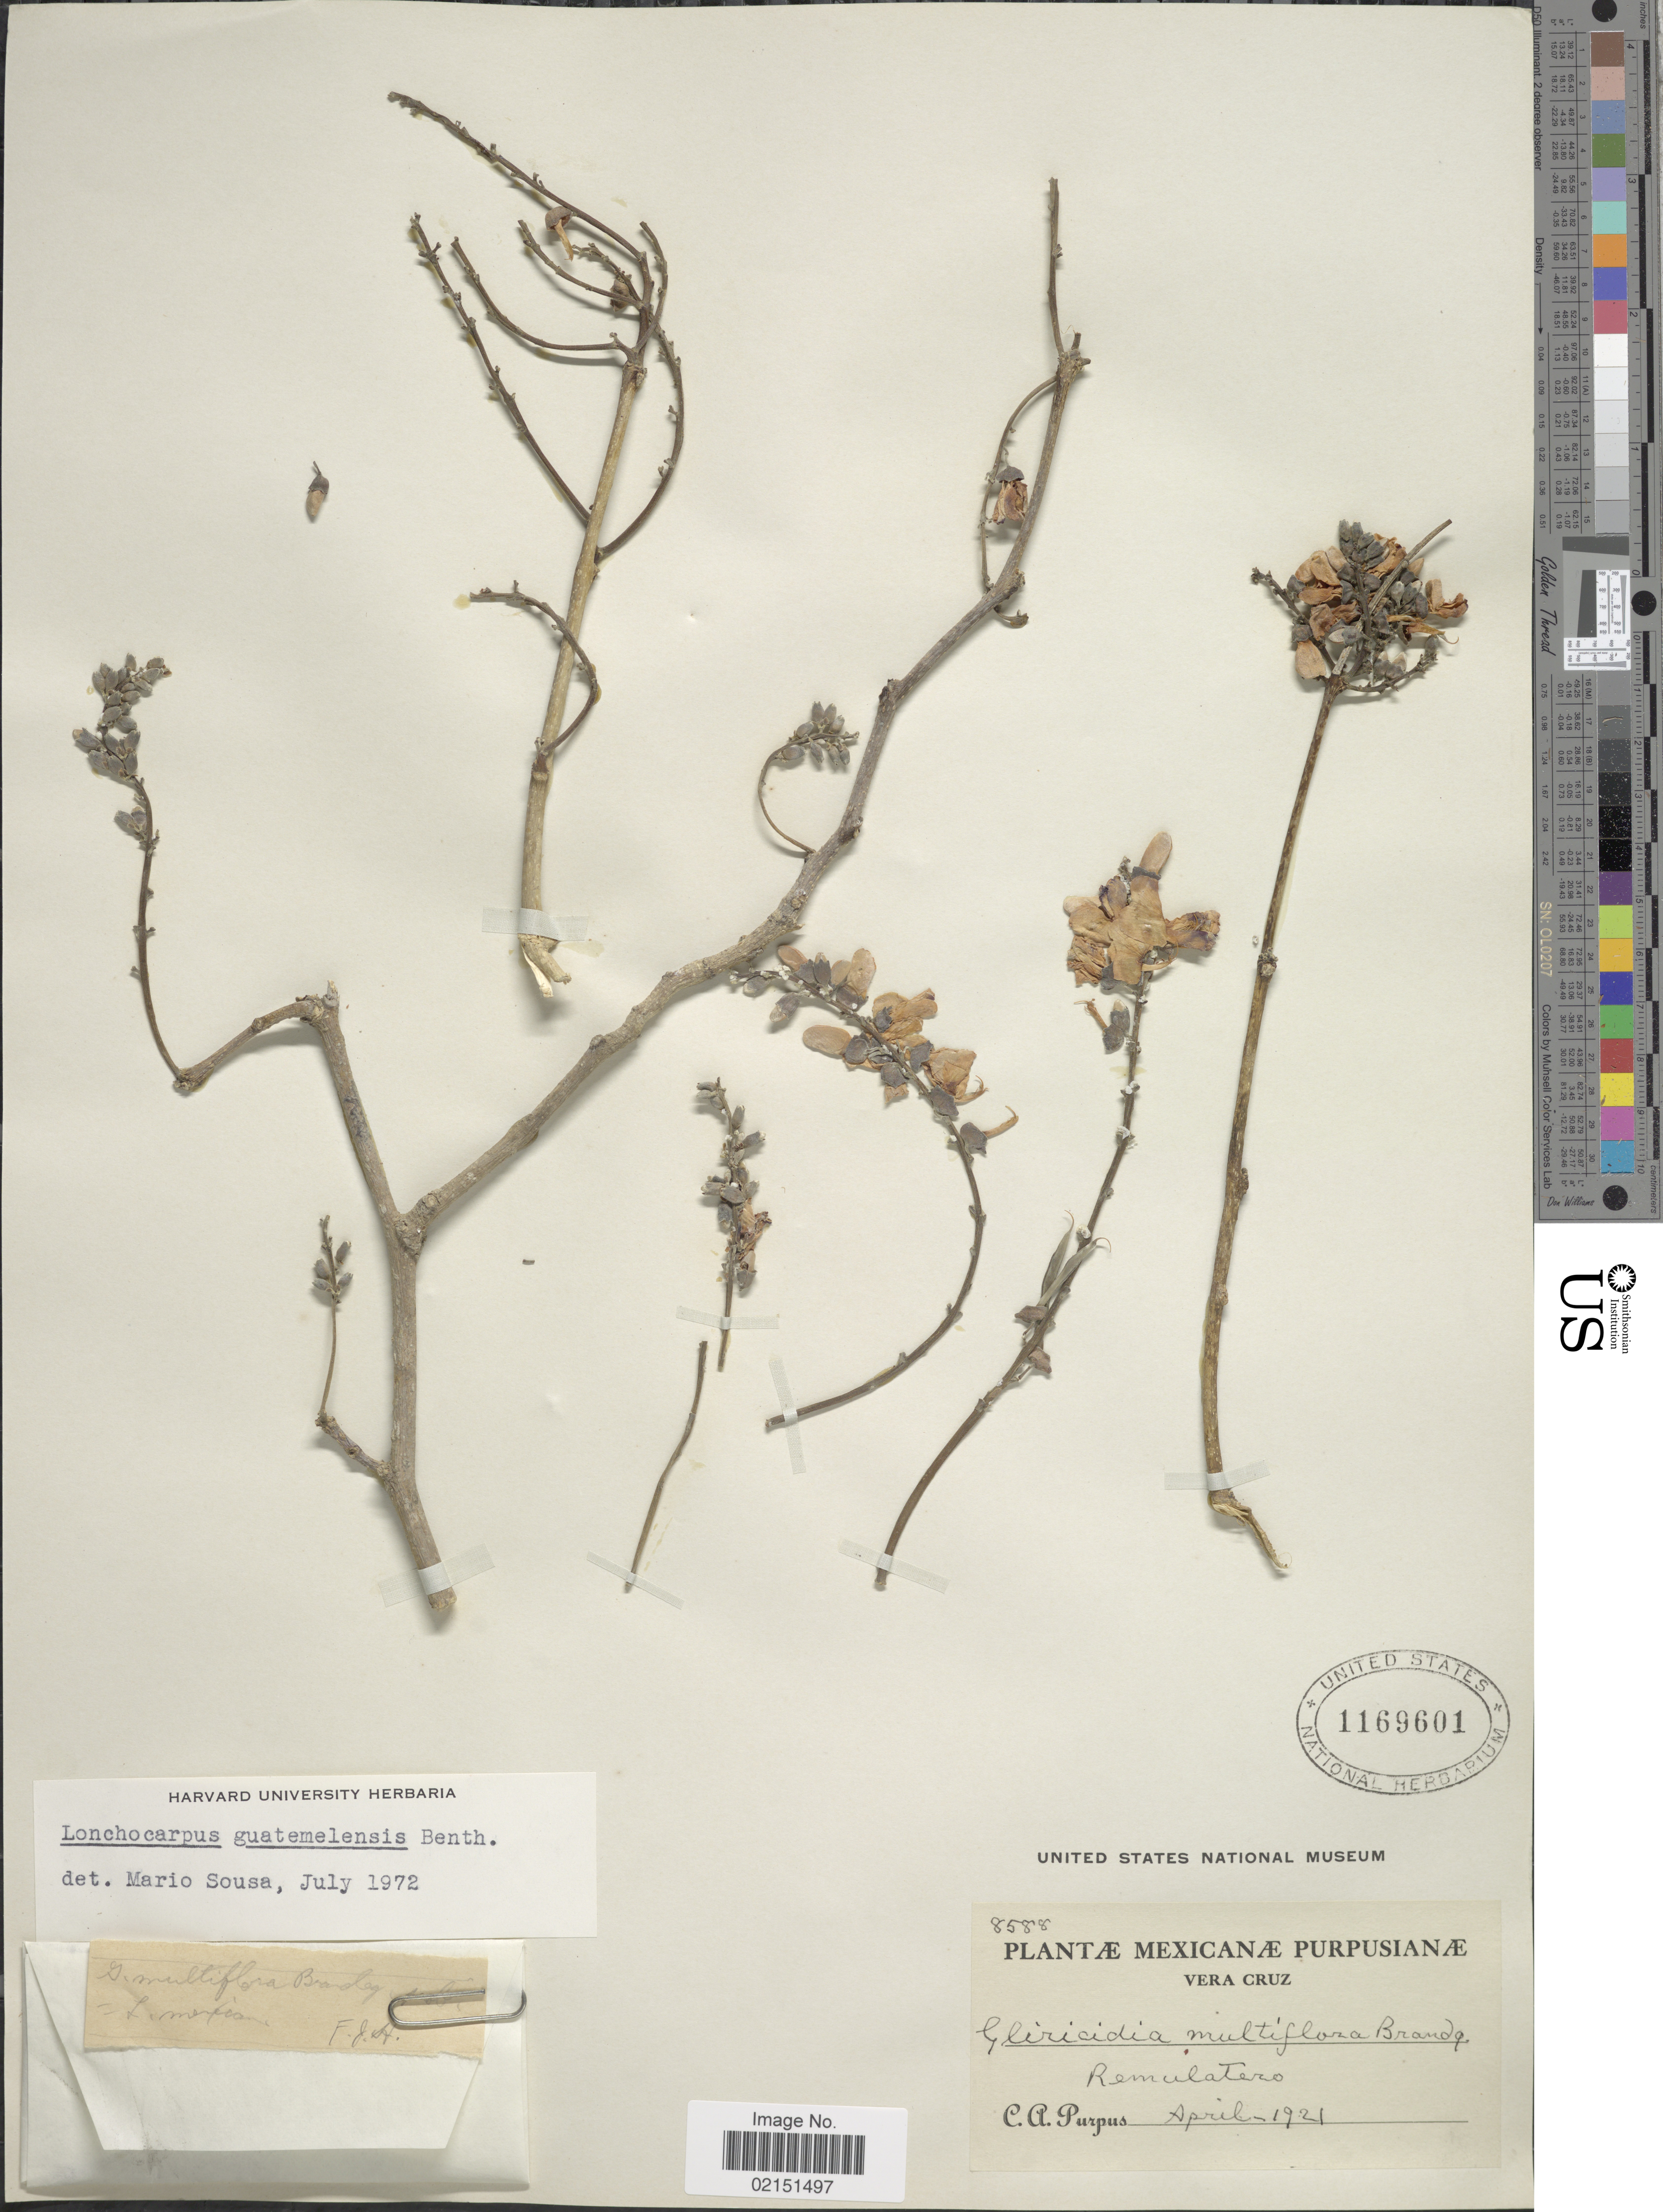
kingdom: Plantae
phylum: Tracheophyta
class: Magnoliopsida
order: Fabales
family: Fabaceae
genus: Lonchocarpus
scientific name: Lonchocarpus guatemalensis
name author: Benth.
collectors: C. A. Purpus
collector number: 8588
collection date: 1921-04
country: Mexico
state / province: Veracruz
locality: Mexicanae Purpusianae. Vera Cruz. Remulatero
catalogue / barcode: US 1169601